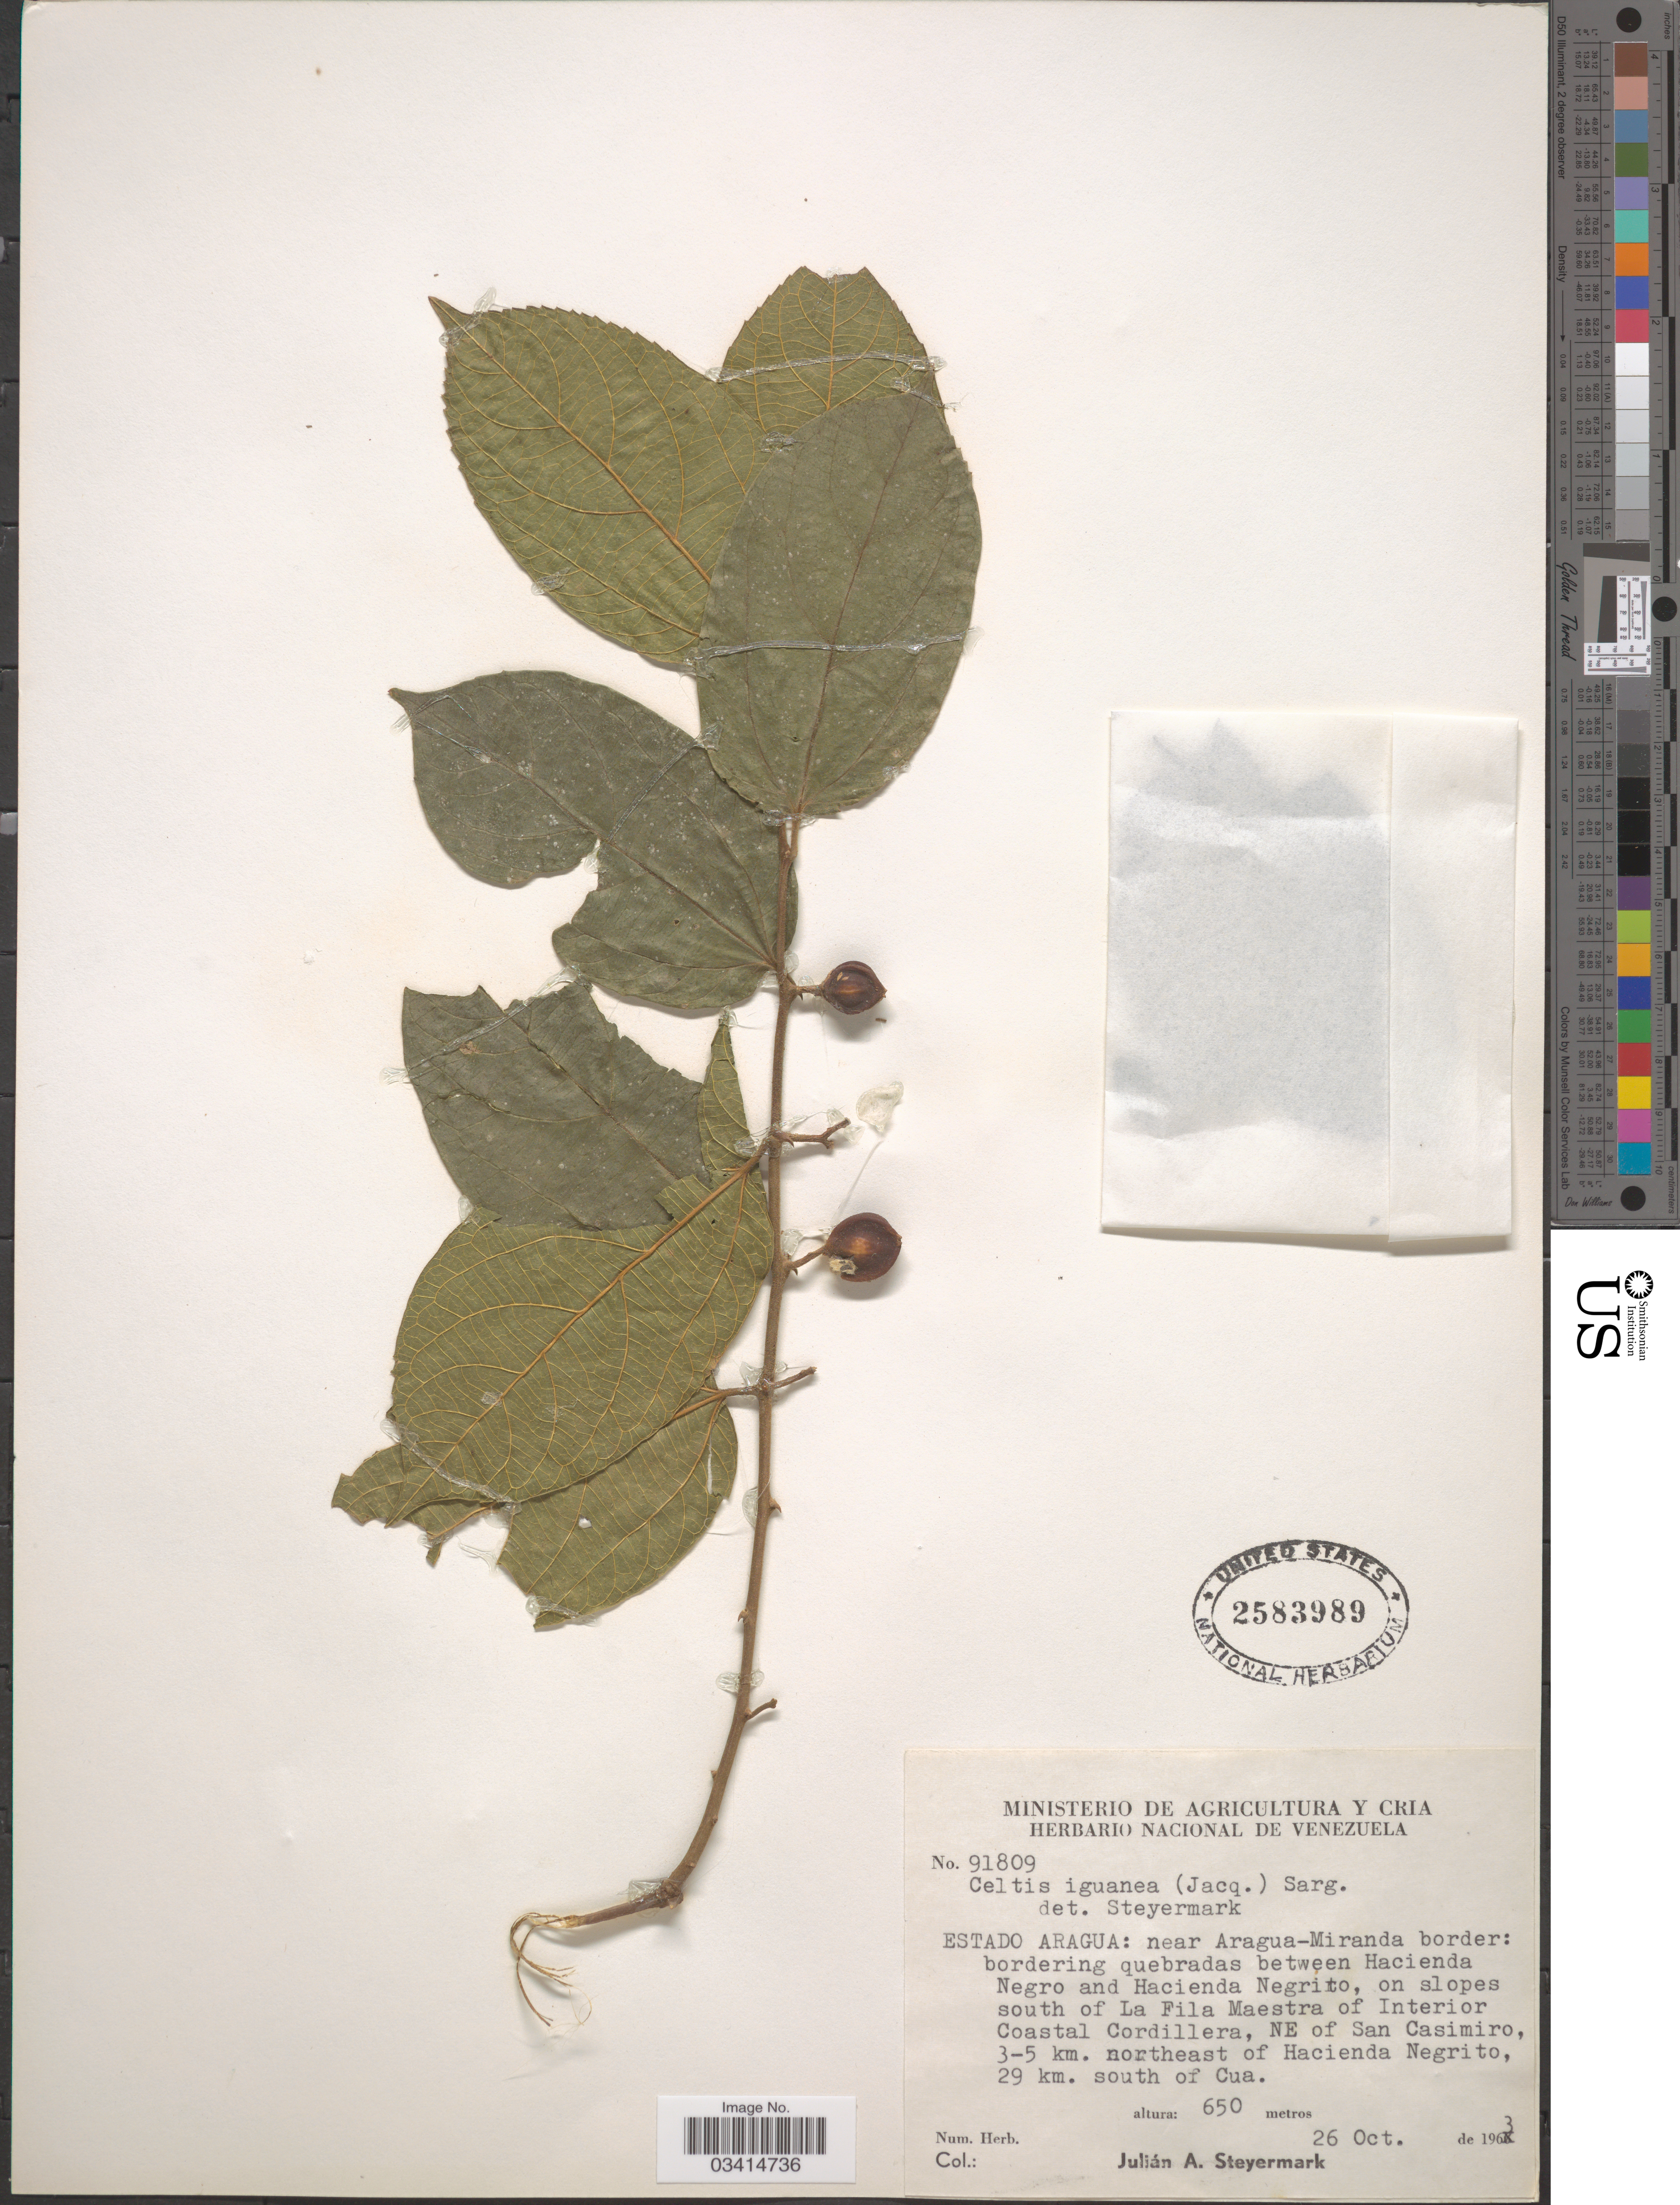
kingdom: Plantae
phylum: Tracheophyta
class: Magnoliopsida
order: Rosales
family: Cannabaceae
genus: Celtis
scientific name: Celtis iguanaea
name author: (Jacq.) Sarg.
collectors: J. Steyermark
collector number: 91809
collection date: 1963-10-26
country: Venezuela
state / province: Aragua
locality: Near Aragua-Miranda border: bordering quebradas between Hacienda Negro and Hacienda Negrito, on slopes south of La Fila Maestra of Interior Coastal Cordillera, NE of San Casimiro, 3-5 km. northeast of Hacienda Negrito, 29 km. south of Cua.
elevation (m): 650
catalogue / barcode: US 2583989